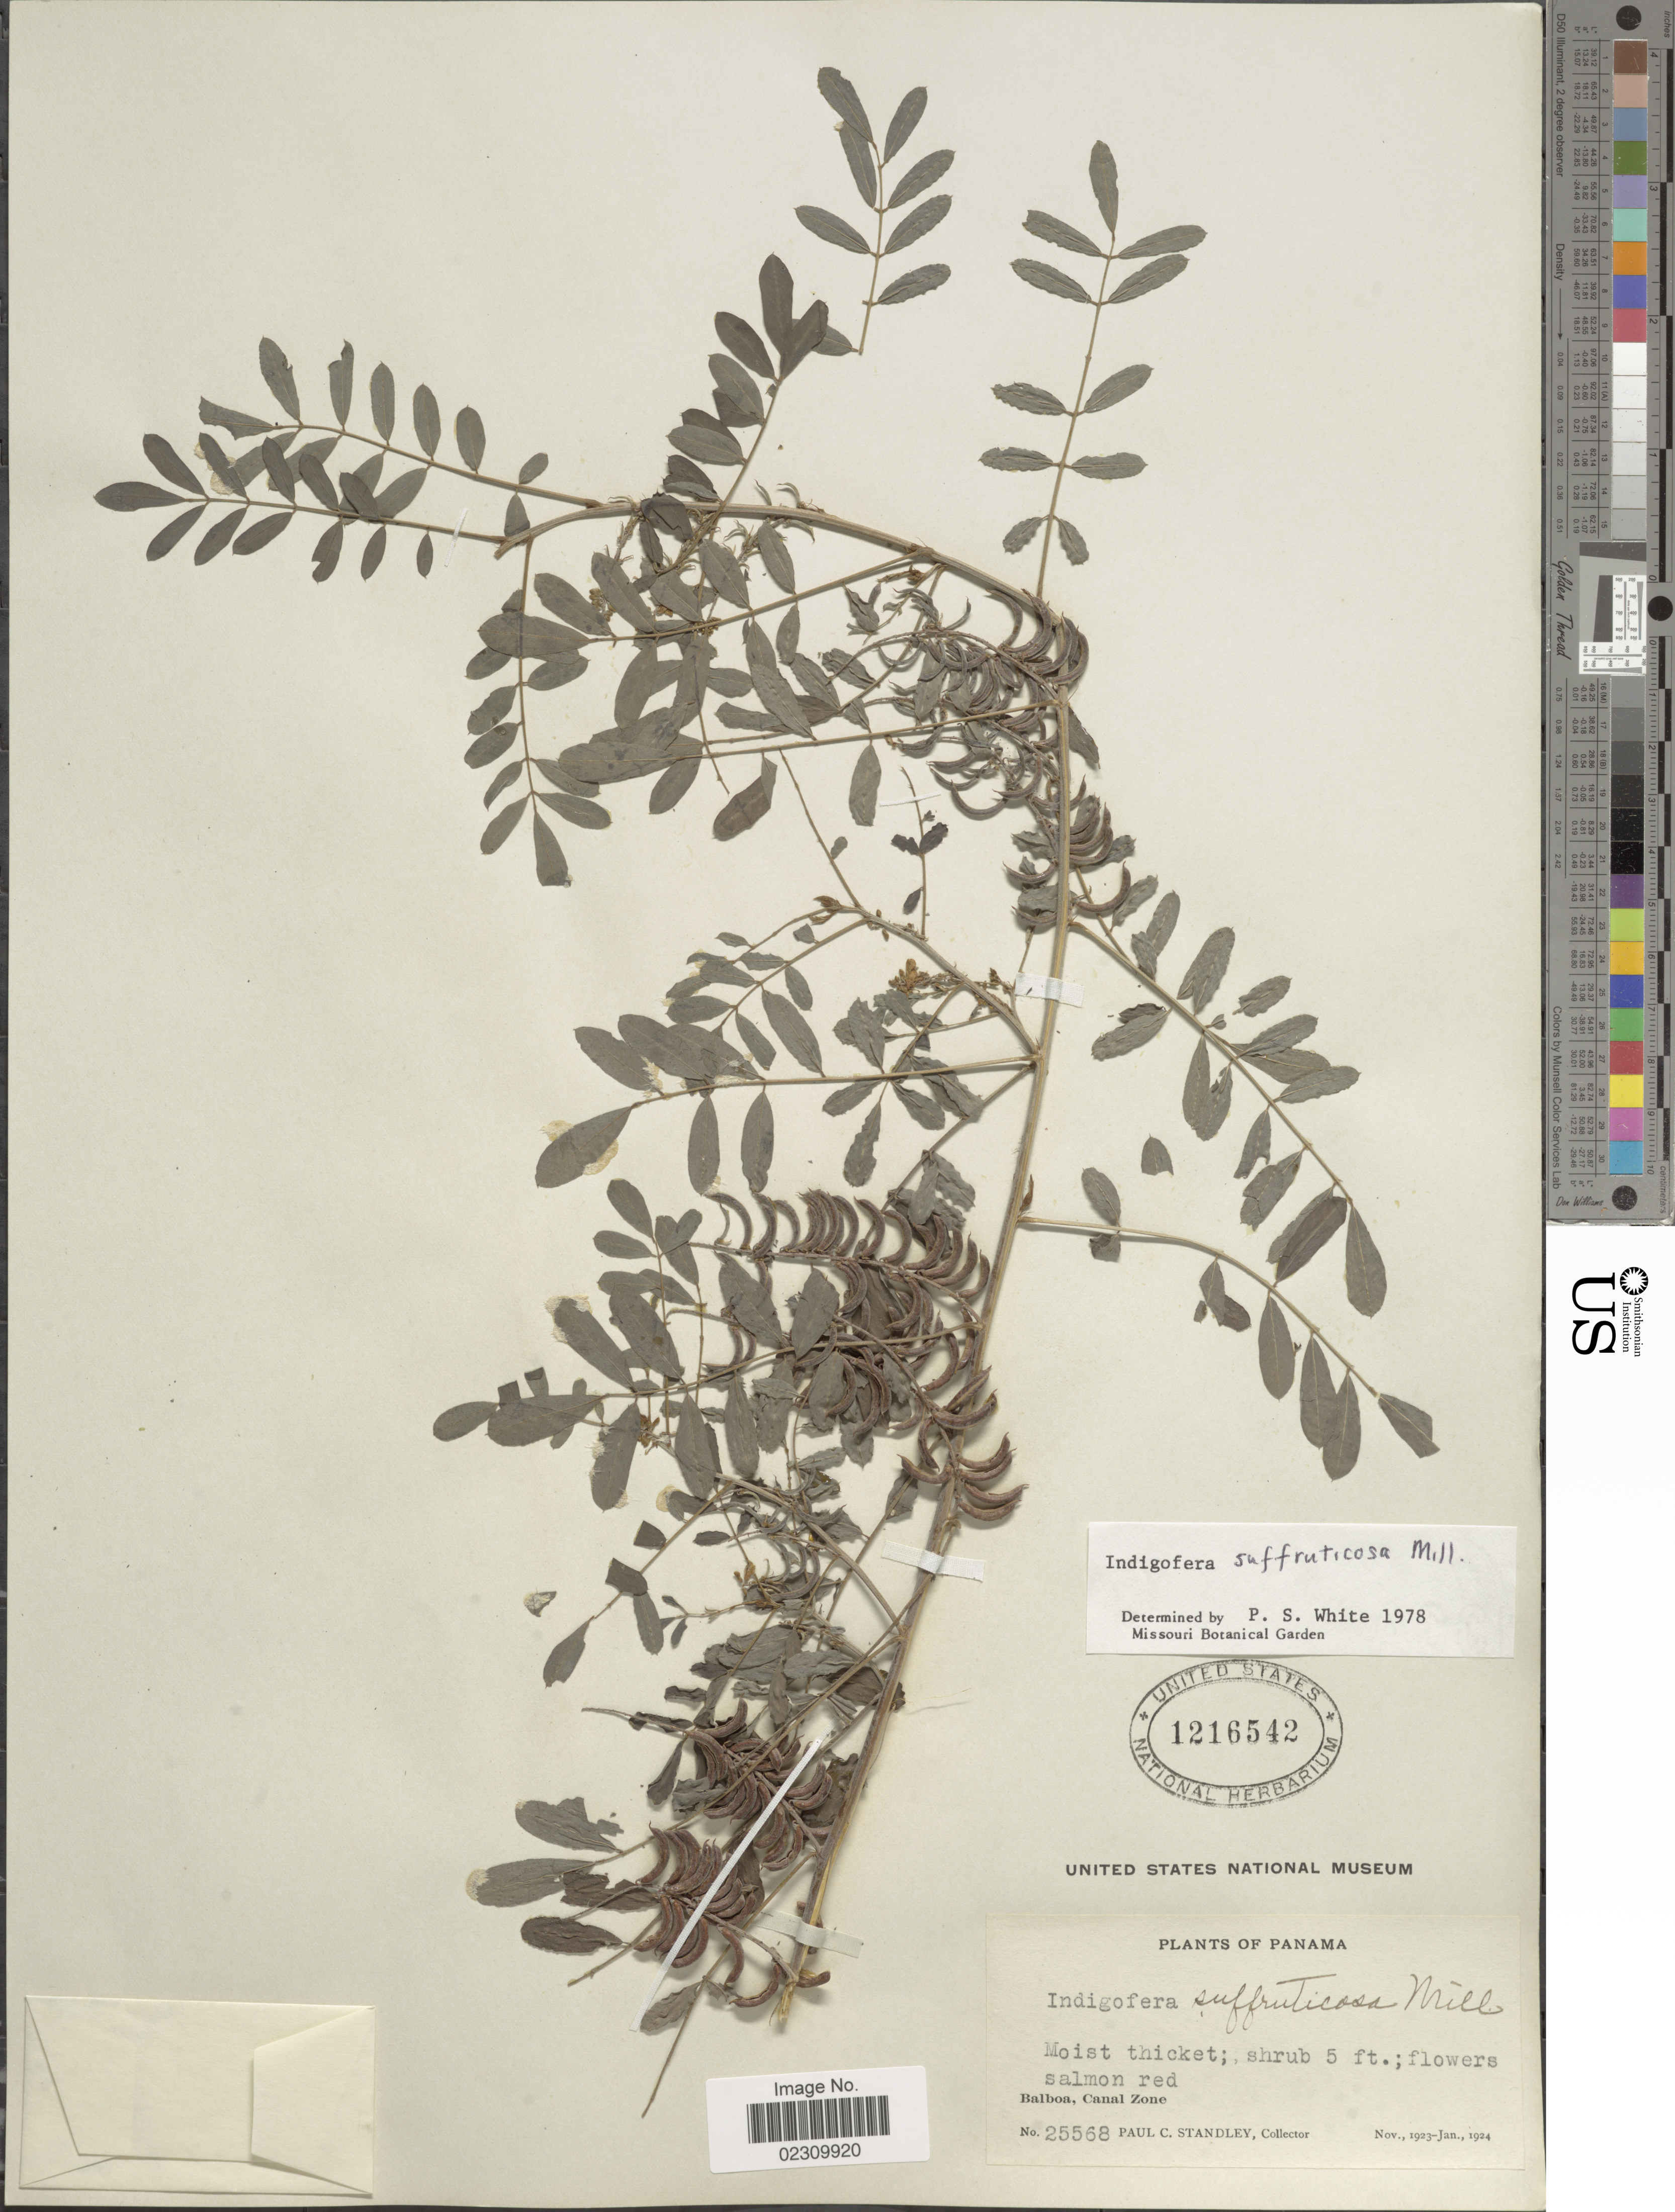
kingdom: Plantae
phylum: Tracheophyta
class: Magnoliopsida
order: Fabales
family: Fabaceae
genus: Indigofera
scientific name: Indigofera suffruticosa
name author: Mill.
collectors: P. C. Standley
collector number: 25568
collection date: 1923-11/1924-01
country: Panama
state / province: Colón / Panamá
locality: Balboa, Canal Zone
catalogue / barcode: US 1216542